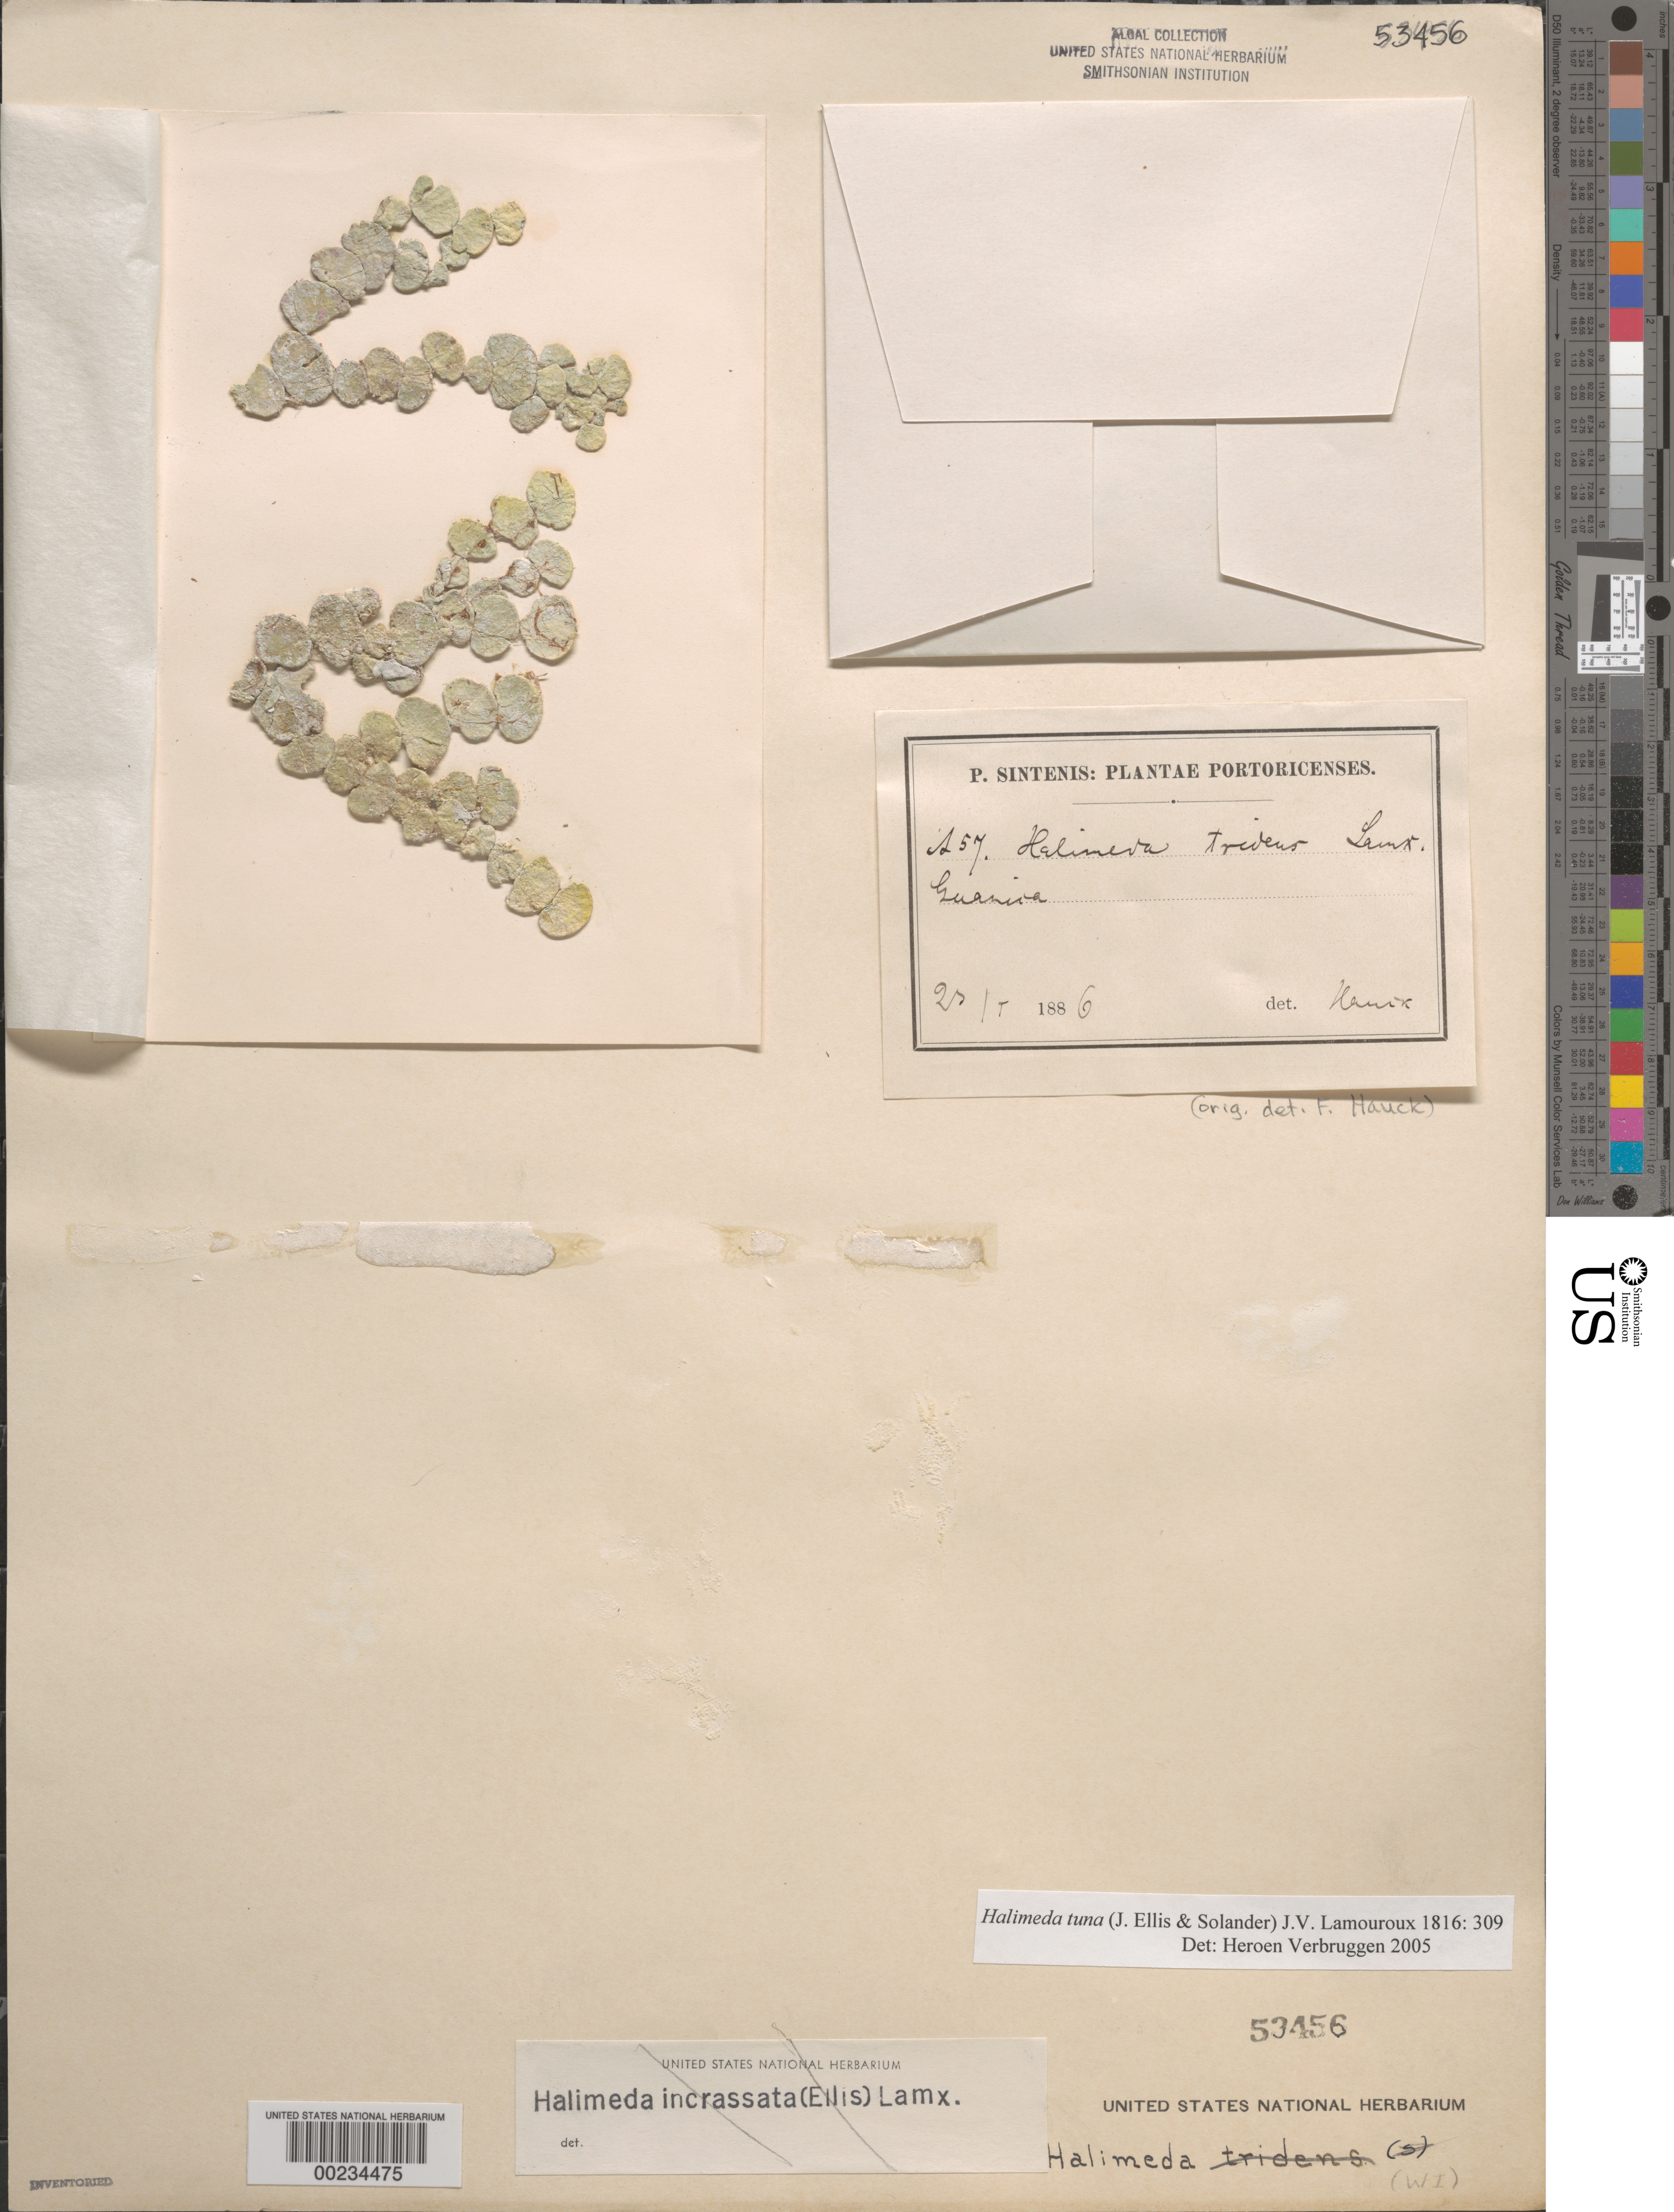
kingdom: Plantae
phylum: Chlorophyta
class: Ulvophyceae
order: Bryopsidales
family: Halimedaceae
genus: Halimeda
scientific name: Halimeda tuna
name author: (J. Ellis & Sol.) J.V.Lamouroux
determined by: Verbruggen, H.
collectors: P. Sintenis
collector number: A57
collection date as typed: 25 Jan 1886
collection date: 1886-01-25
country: Puerto Rico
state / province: Guanica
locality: Guanica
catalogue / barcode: US 53456